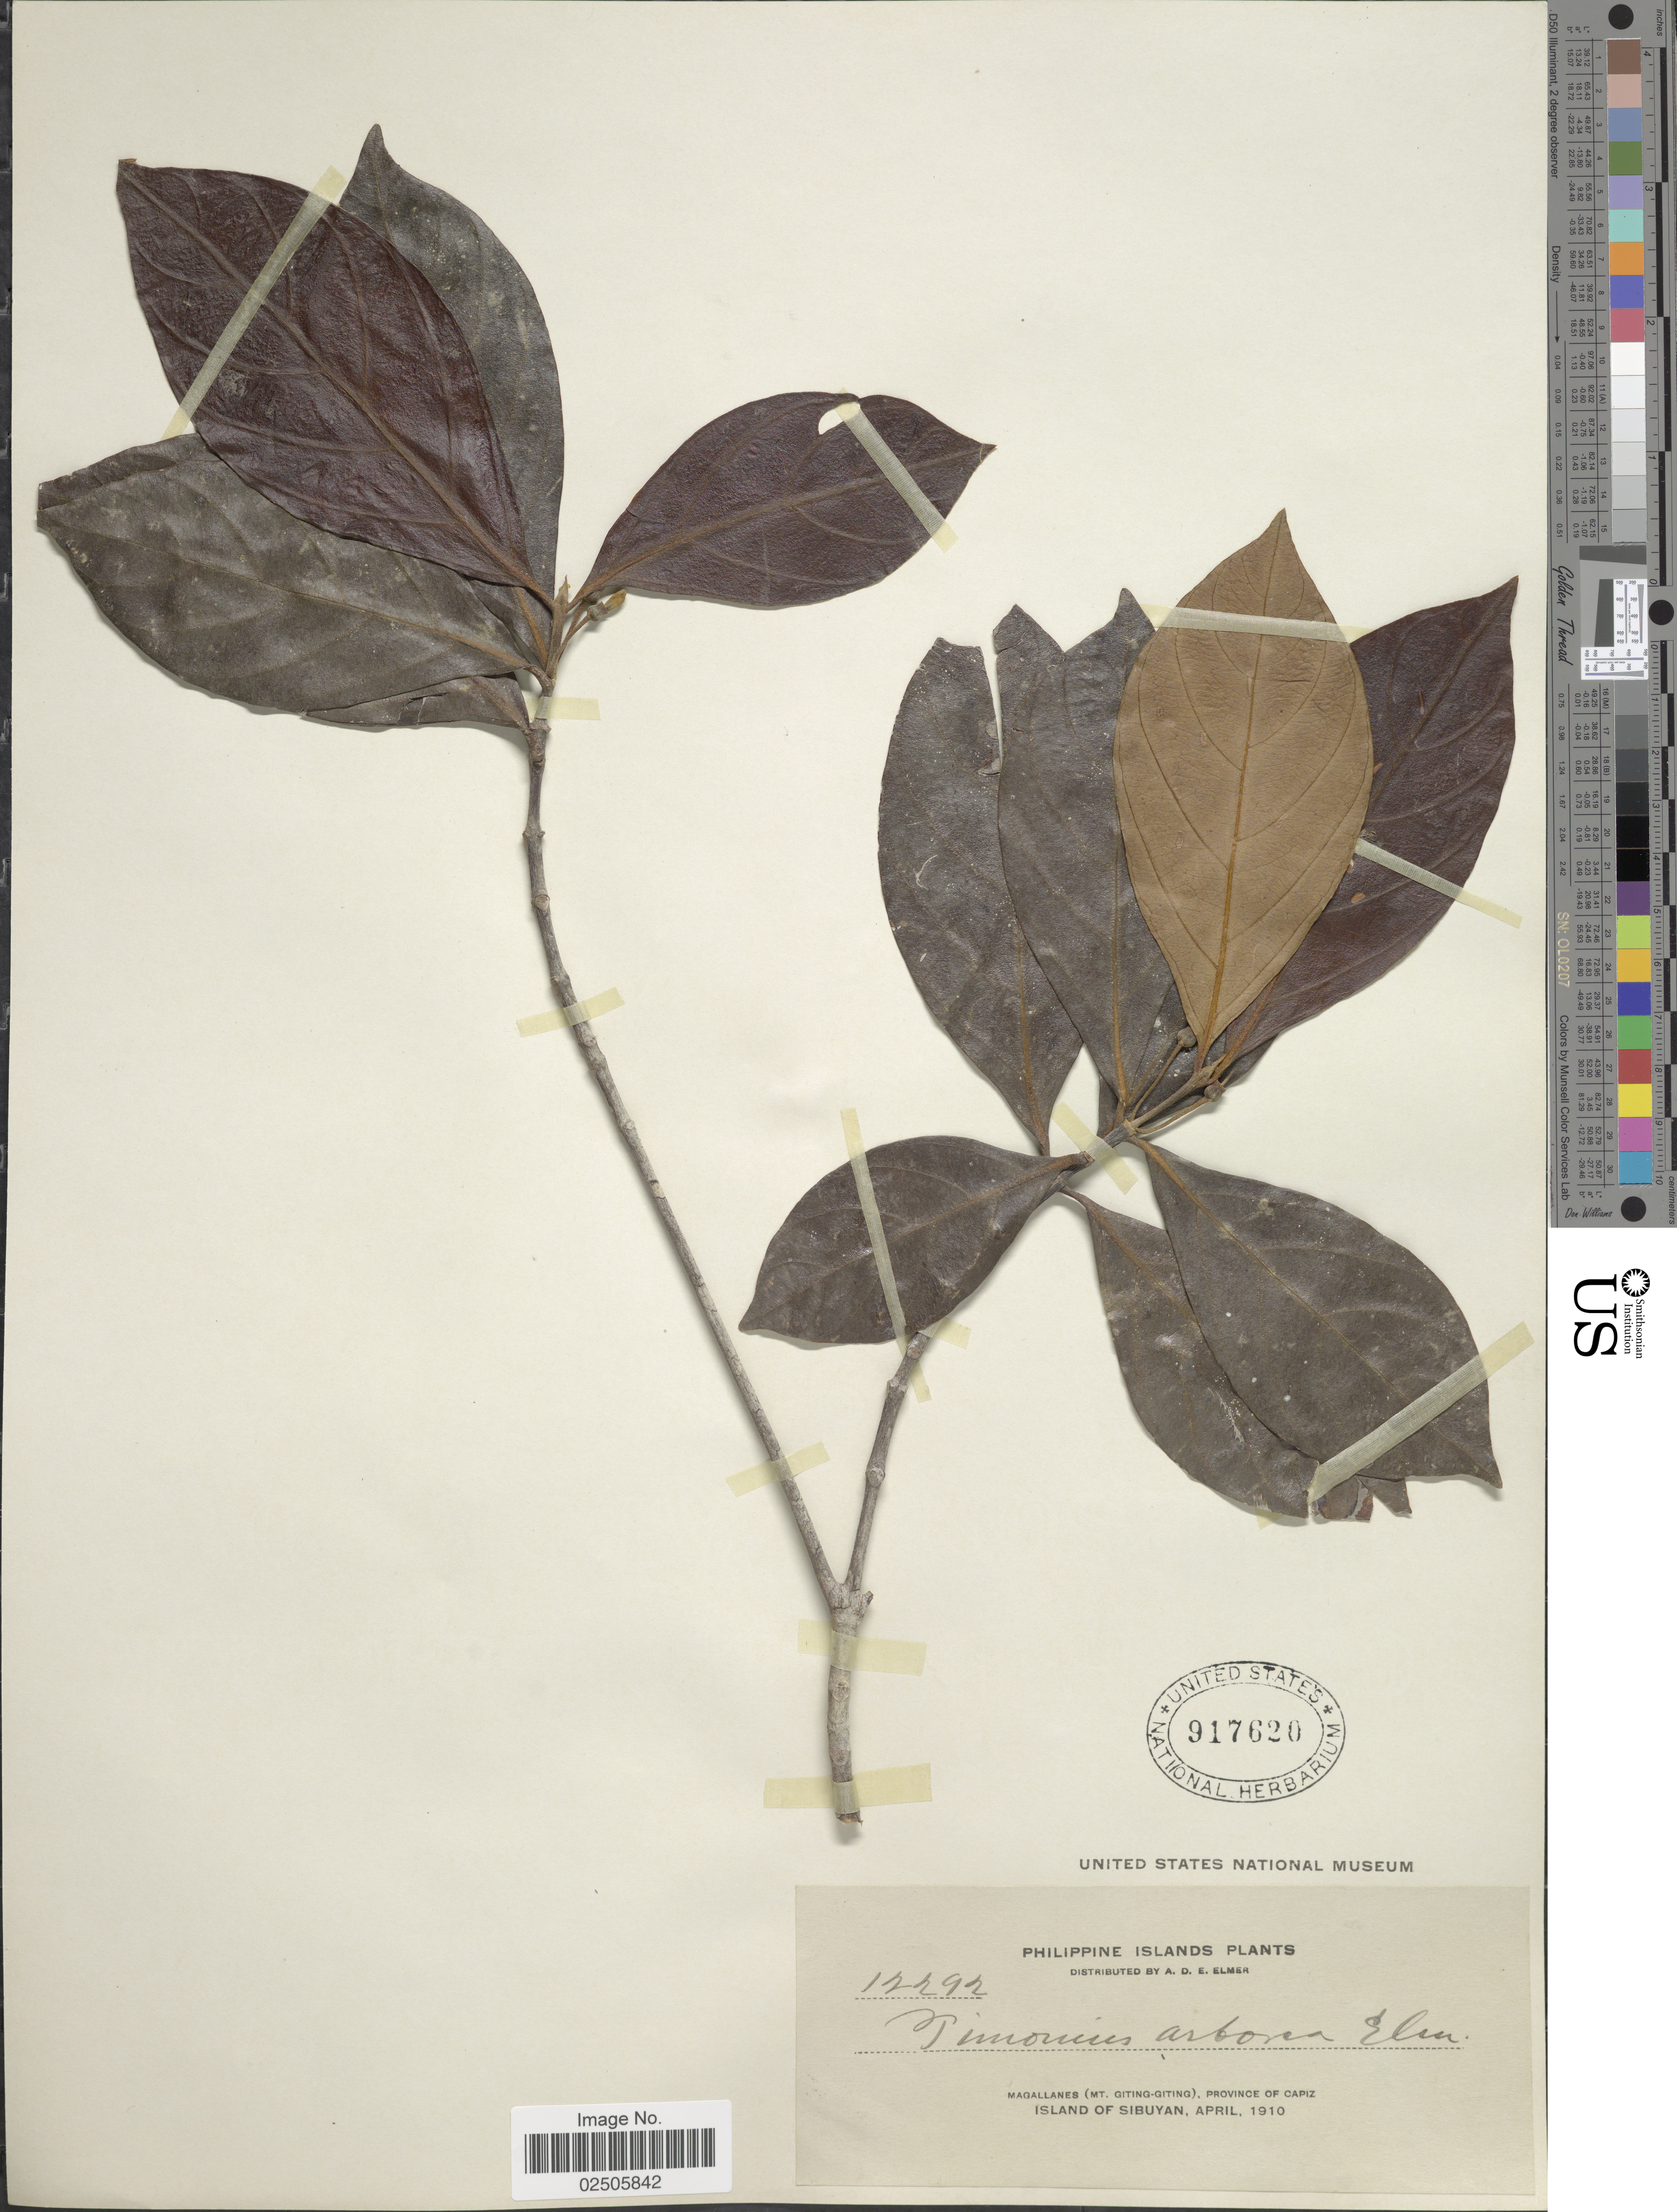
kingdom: Plantae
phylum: Tracheophyta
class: Magnoliopsida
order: Gentianales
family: Rubiaceae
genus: Timonius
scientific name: Timonius arboreus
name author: Elmer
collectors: A. D. E. Elmer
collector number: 12292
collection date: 1910-04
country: Philippines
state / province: Western Visayas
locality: Magallanes (Mt. Giting-Giting), Province of Capiz, Island of Sibuyan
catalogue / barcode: US 917620